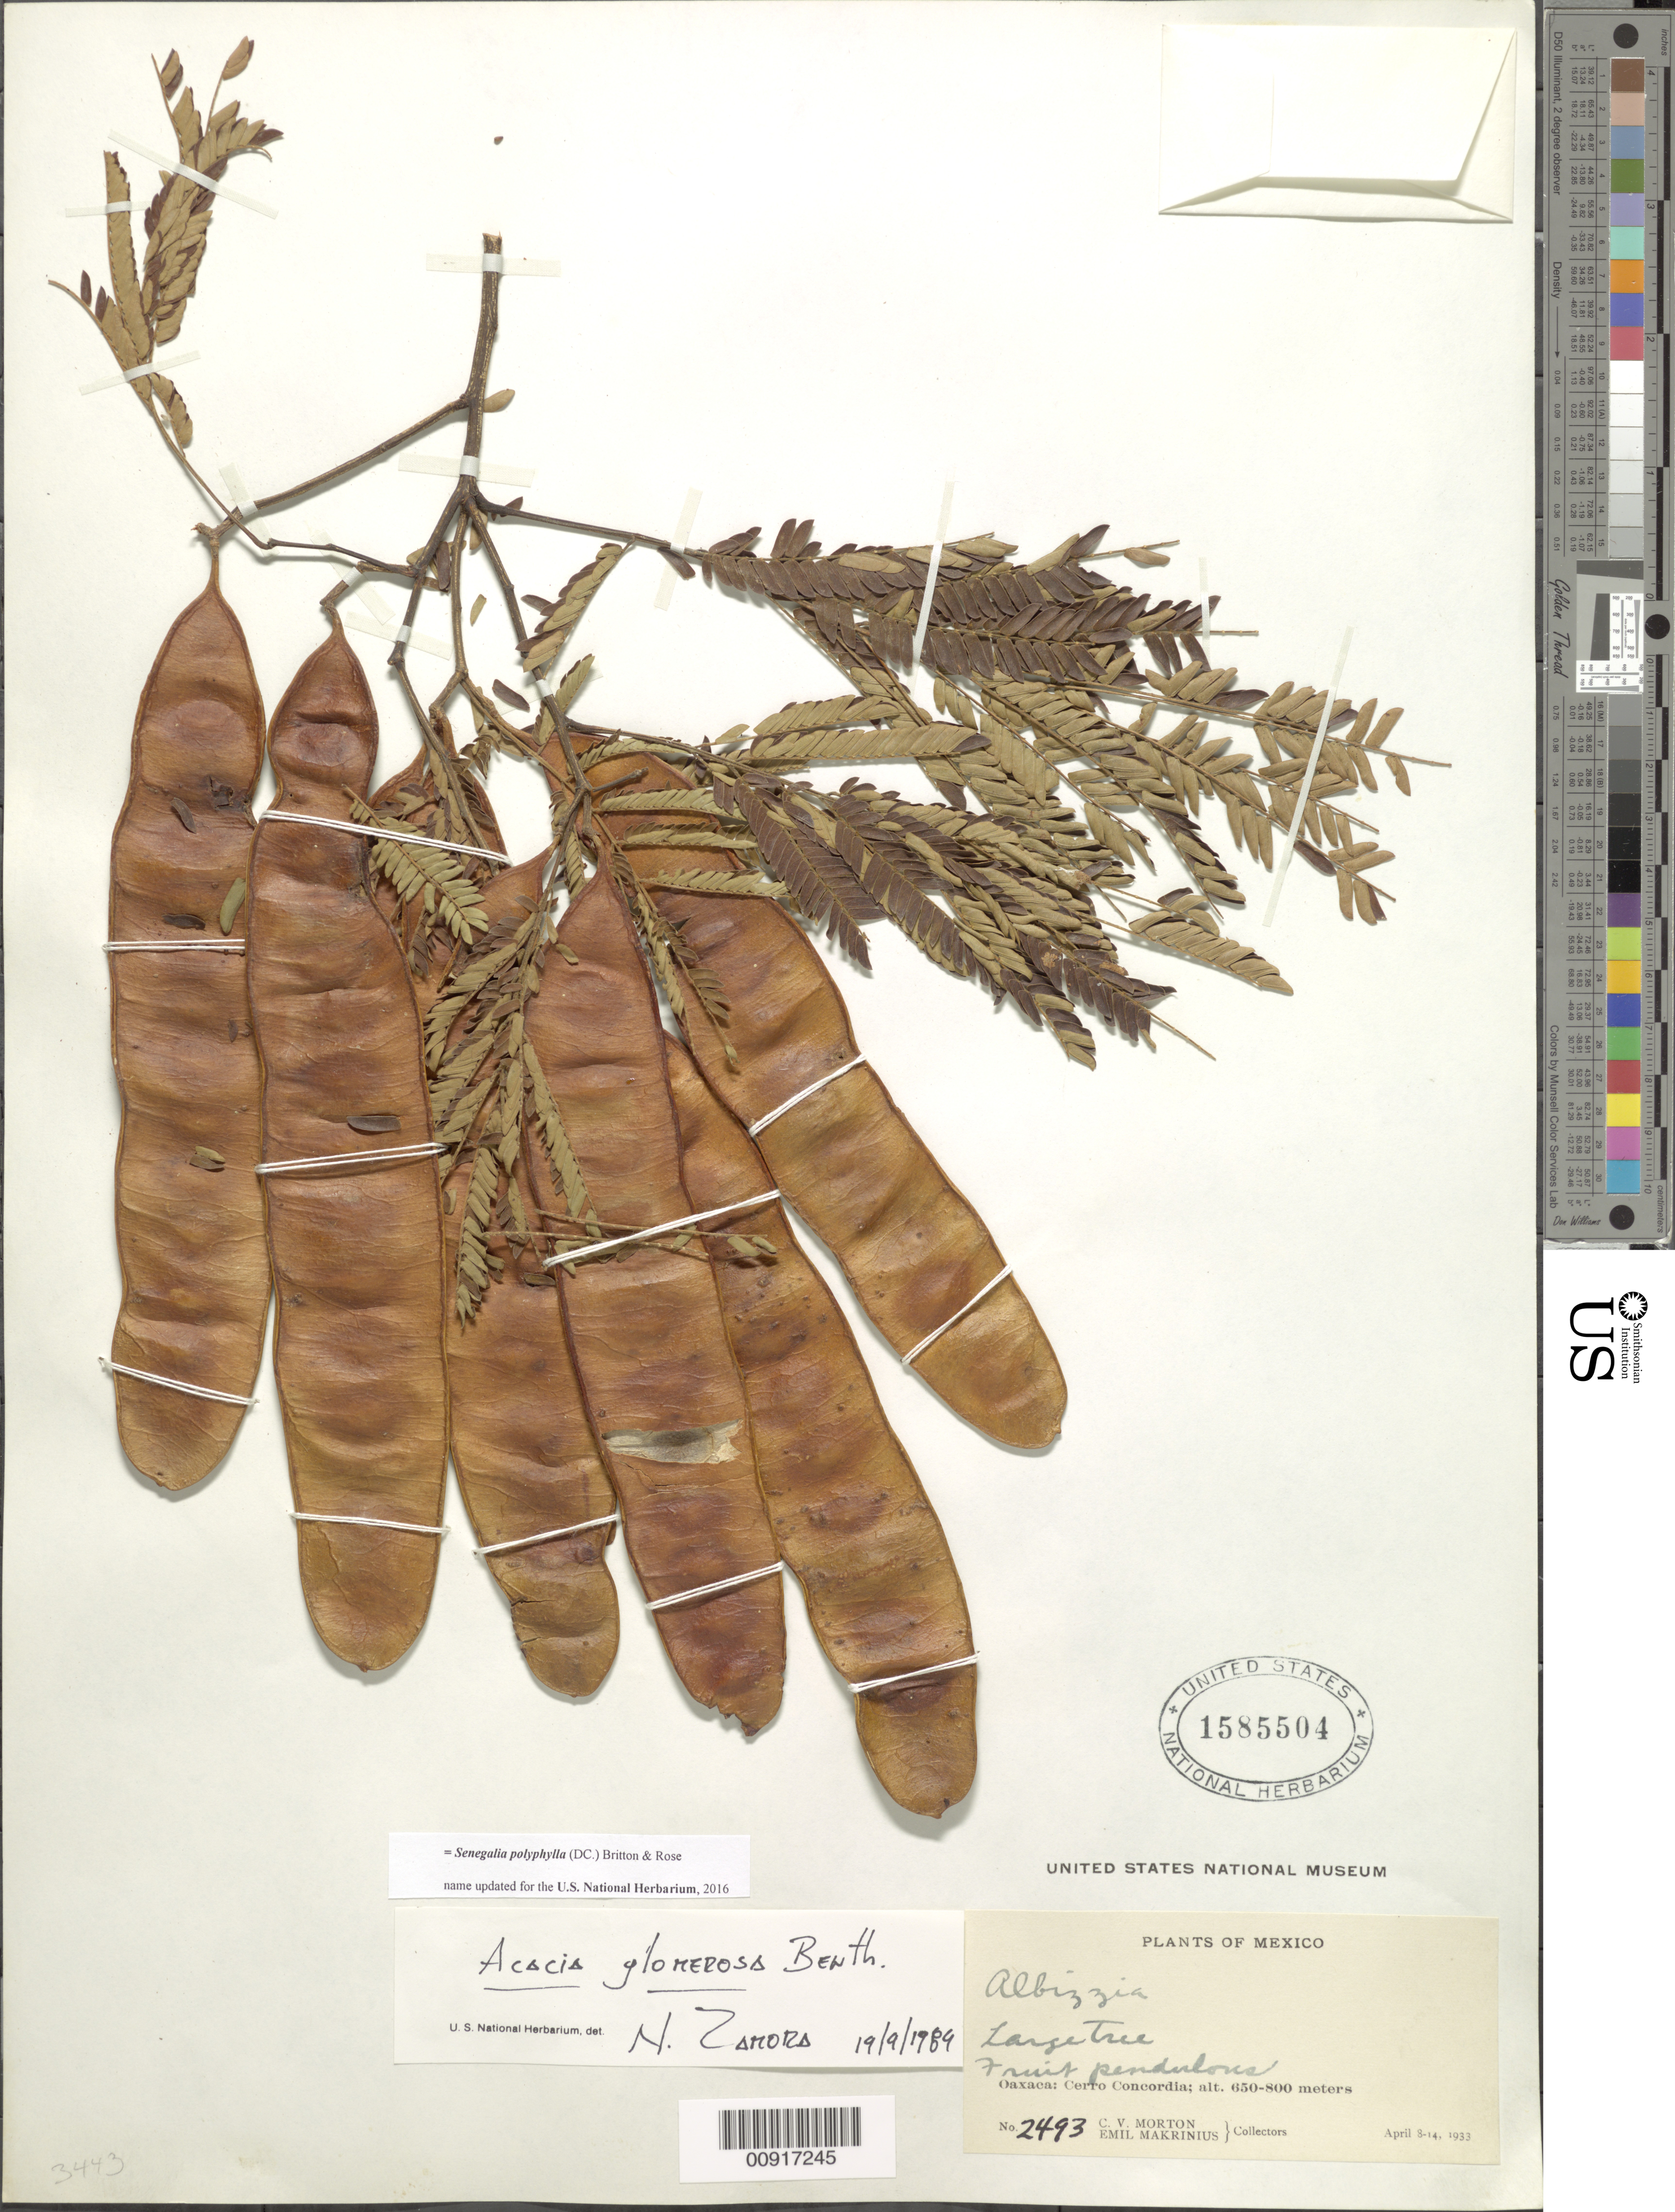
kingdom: Plantae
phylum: Tracheophyta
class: Magnoliopsida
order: Fabales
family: Fabaceae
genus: Senegalia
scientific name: Senegalia polyphylla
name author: (DC.) Britton & Rose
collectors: C. V. Morton & E. Makrinius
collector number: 2493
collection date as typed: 08 Apr 1933 to 14 Apr 1933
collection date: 1933-04-08/1933-04-14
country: Mexico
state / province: Oaxaca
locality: Oaxaca: Cerro Concordia.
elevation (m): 800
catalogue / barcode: US 1585504